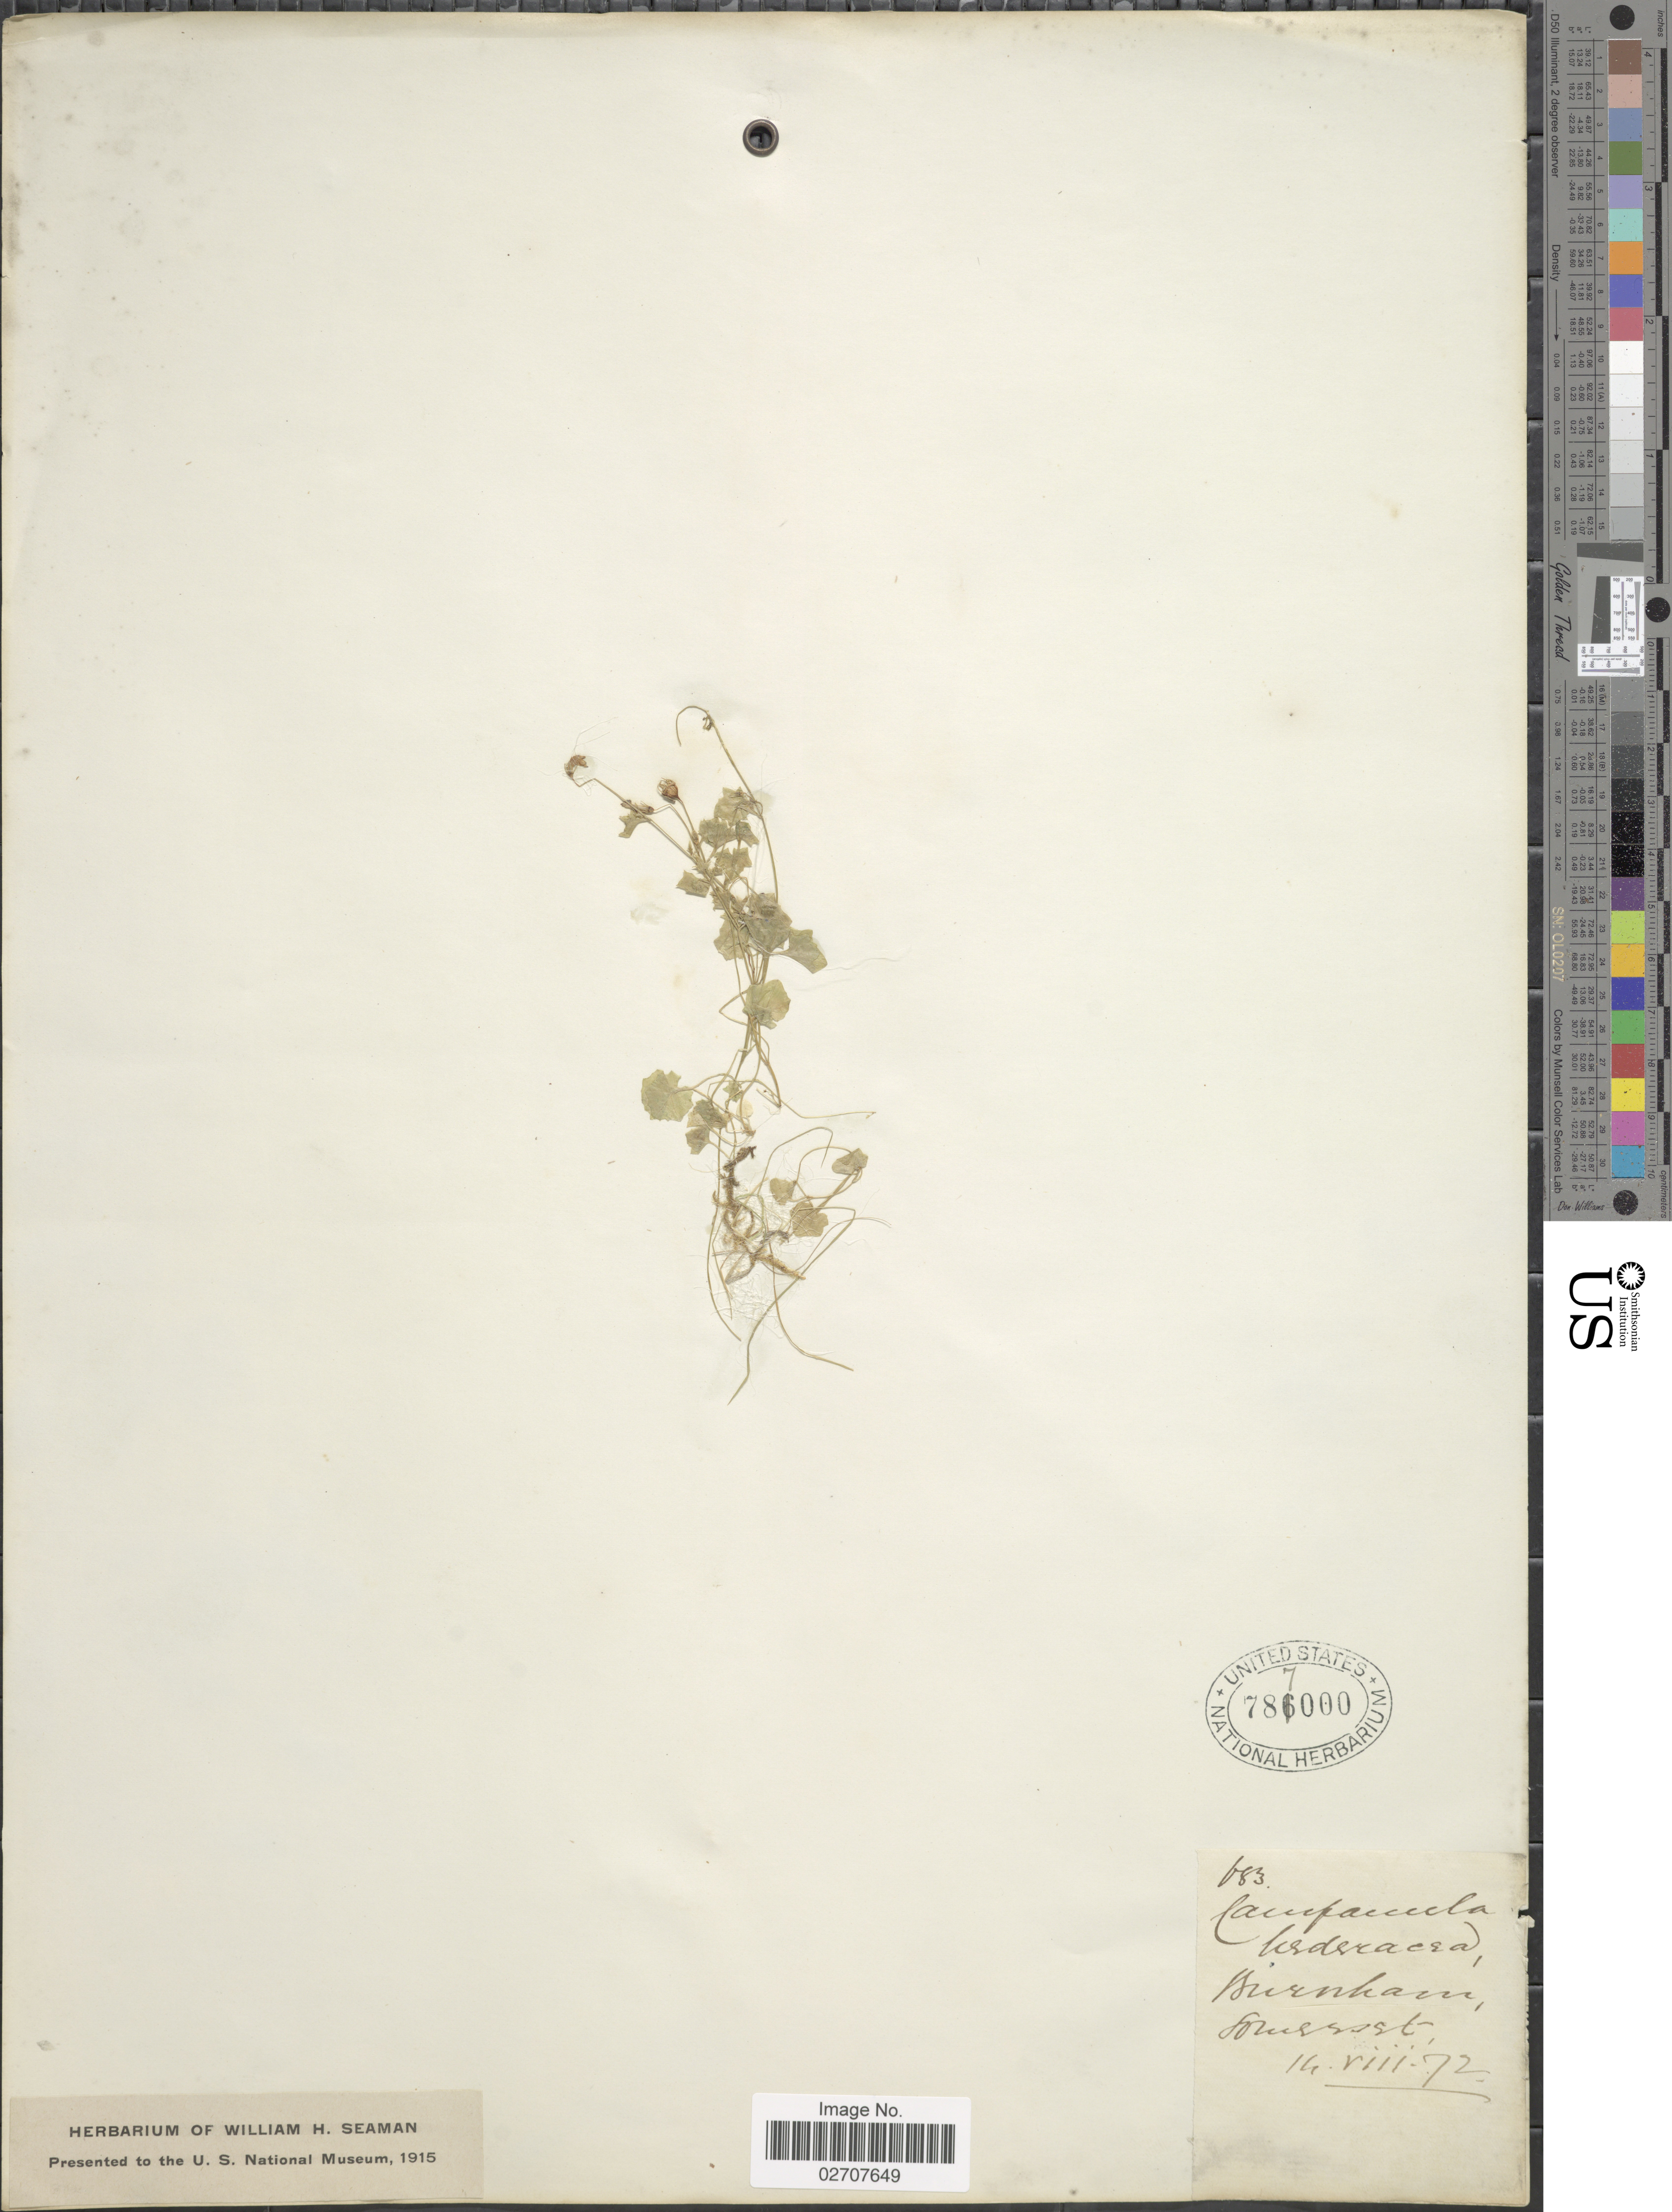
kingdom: Plantae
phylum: Tracheophyta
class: Magnoliopsida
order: Asterales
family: Campanulaceae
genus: Campanula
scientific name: Campanula hederacea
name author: L.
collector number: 683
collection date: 1872-08-14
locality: Birnham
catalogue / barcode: US 787000